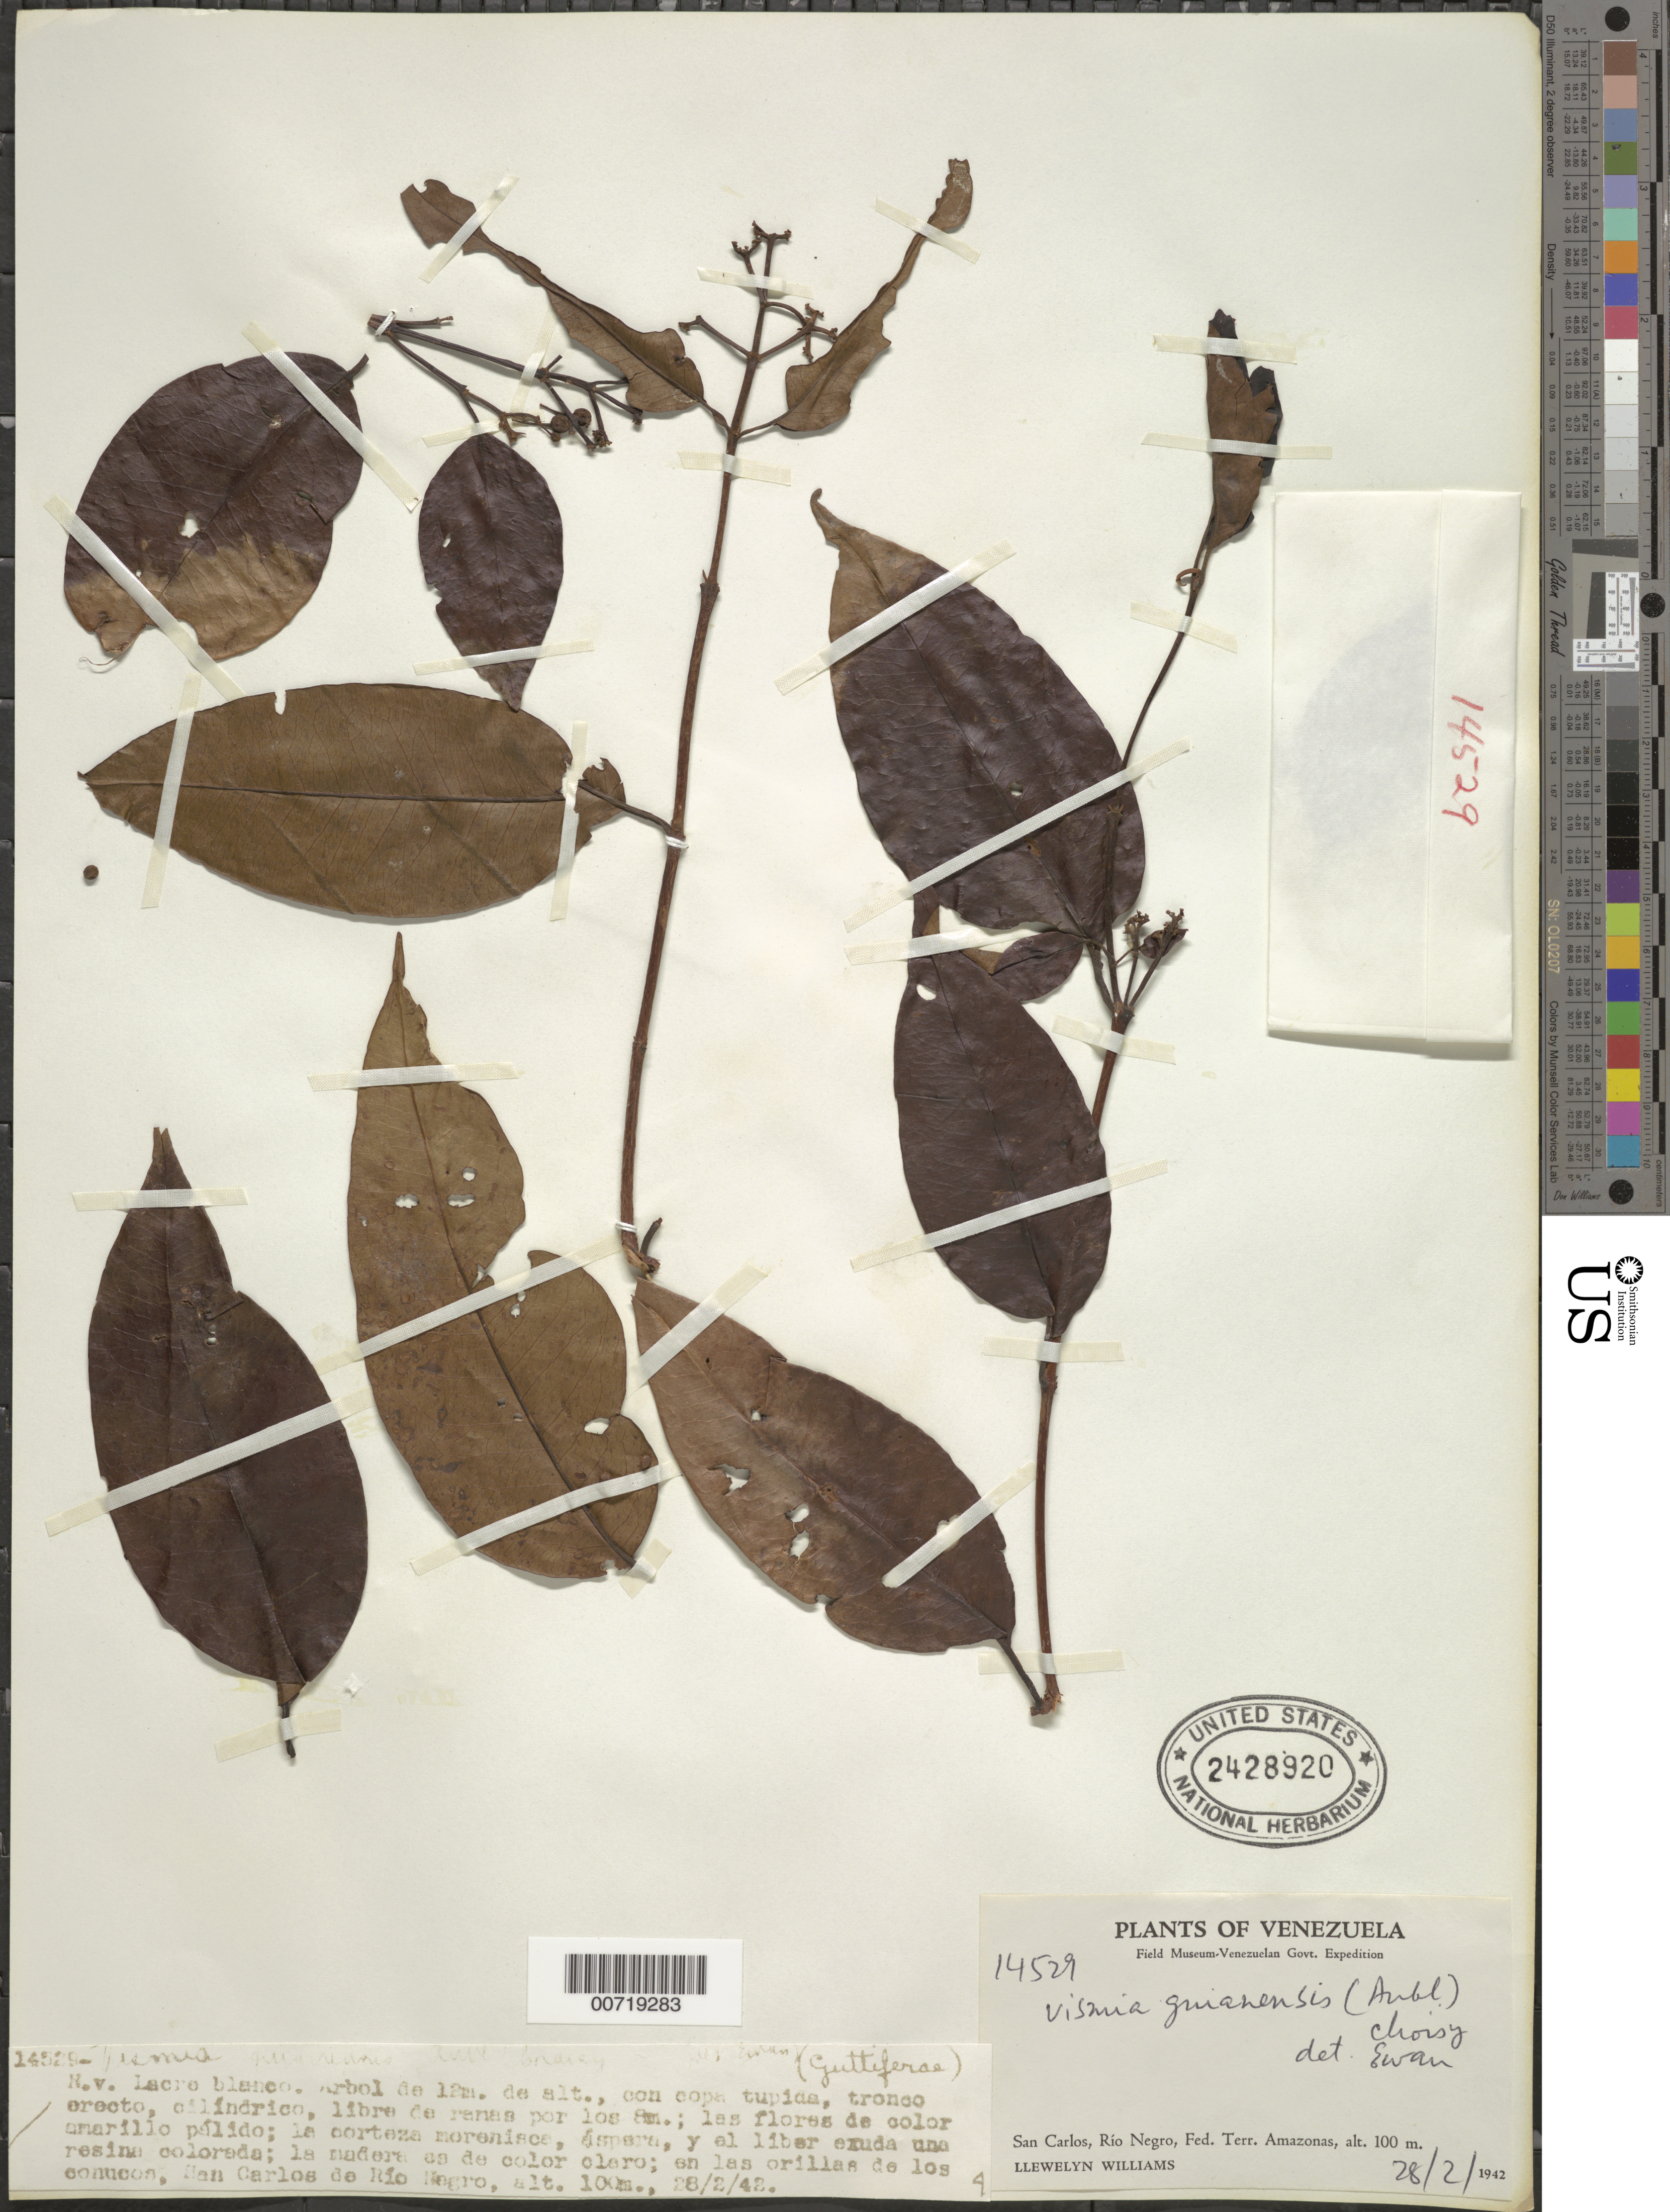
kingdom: Plantae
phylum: Tracheophyta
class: Magnoliopsida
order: Malpighiales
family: Hypericaceae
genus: Vismia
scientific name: Vismia floribunda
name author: Sprague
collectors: Ll. Williams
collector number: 14529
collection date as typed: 28-Feb-42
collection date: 1942-02-28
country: Venezuela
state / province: Amazonas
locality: San Carlos de Río Negro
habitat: Orilla de conucos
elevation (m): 100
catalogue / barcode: US 2428920